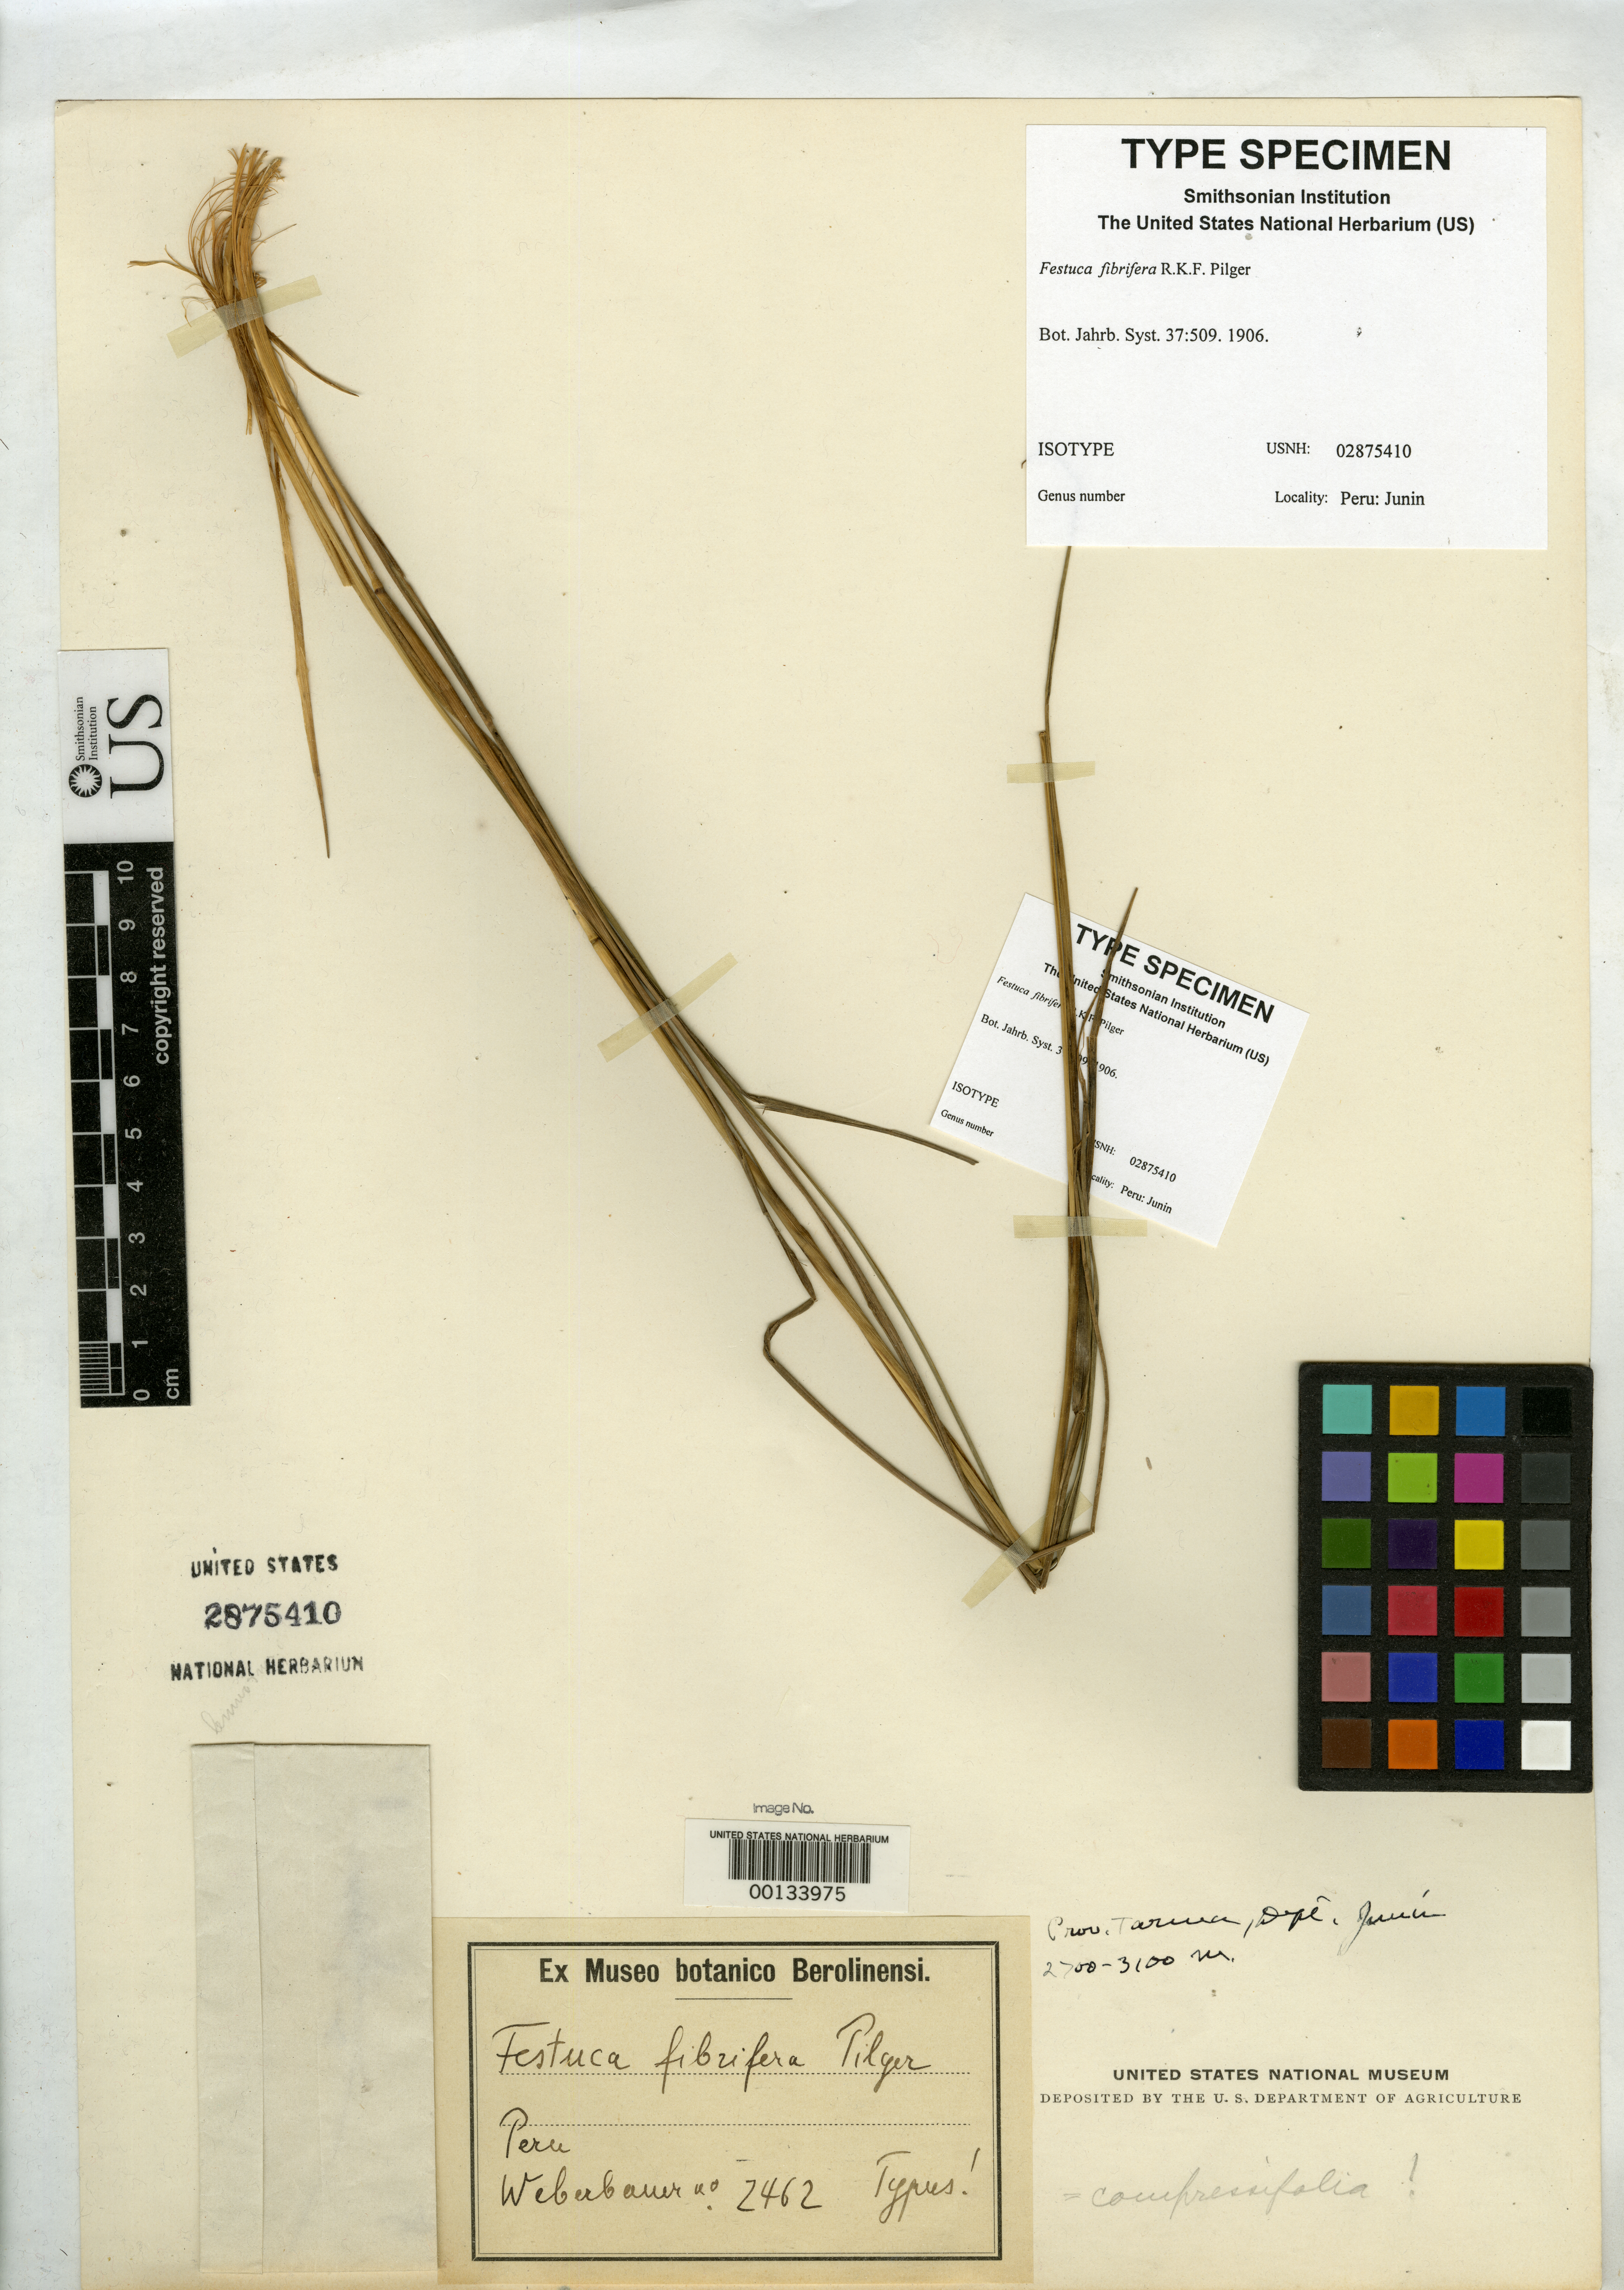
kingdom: Plantae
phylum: Tracheophyta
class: Liliopsida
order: Poales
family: Poaceae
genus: Festuca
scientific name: Festuca fibrifera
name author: Pilg.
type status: Isotype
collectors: A. Weberbauer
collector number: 2462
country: Peru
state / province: Junín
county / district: Tarma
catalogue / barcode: US 2875410